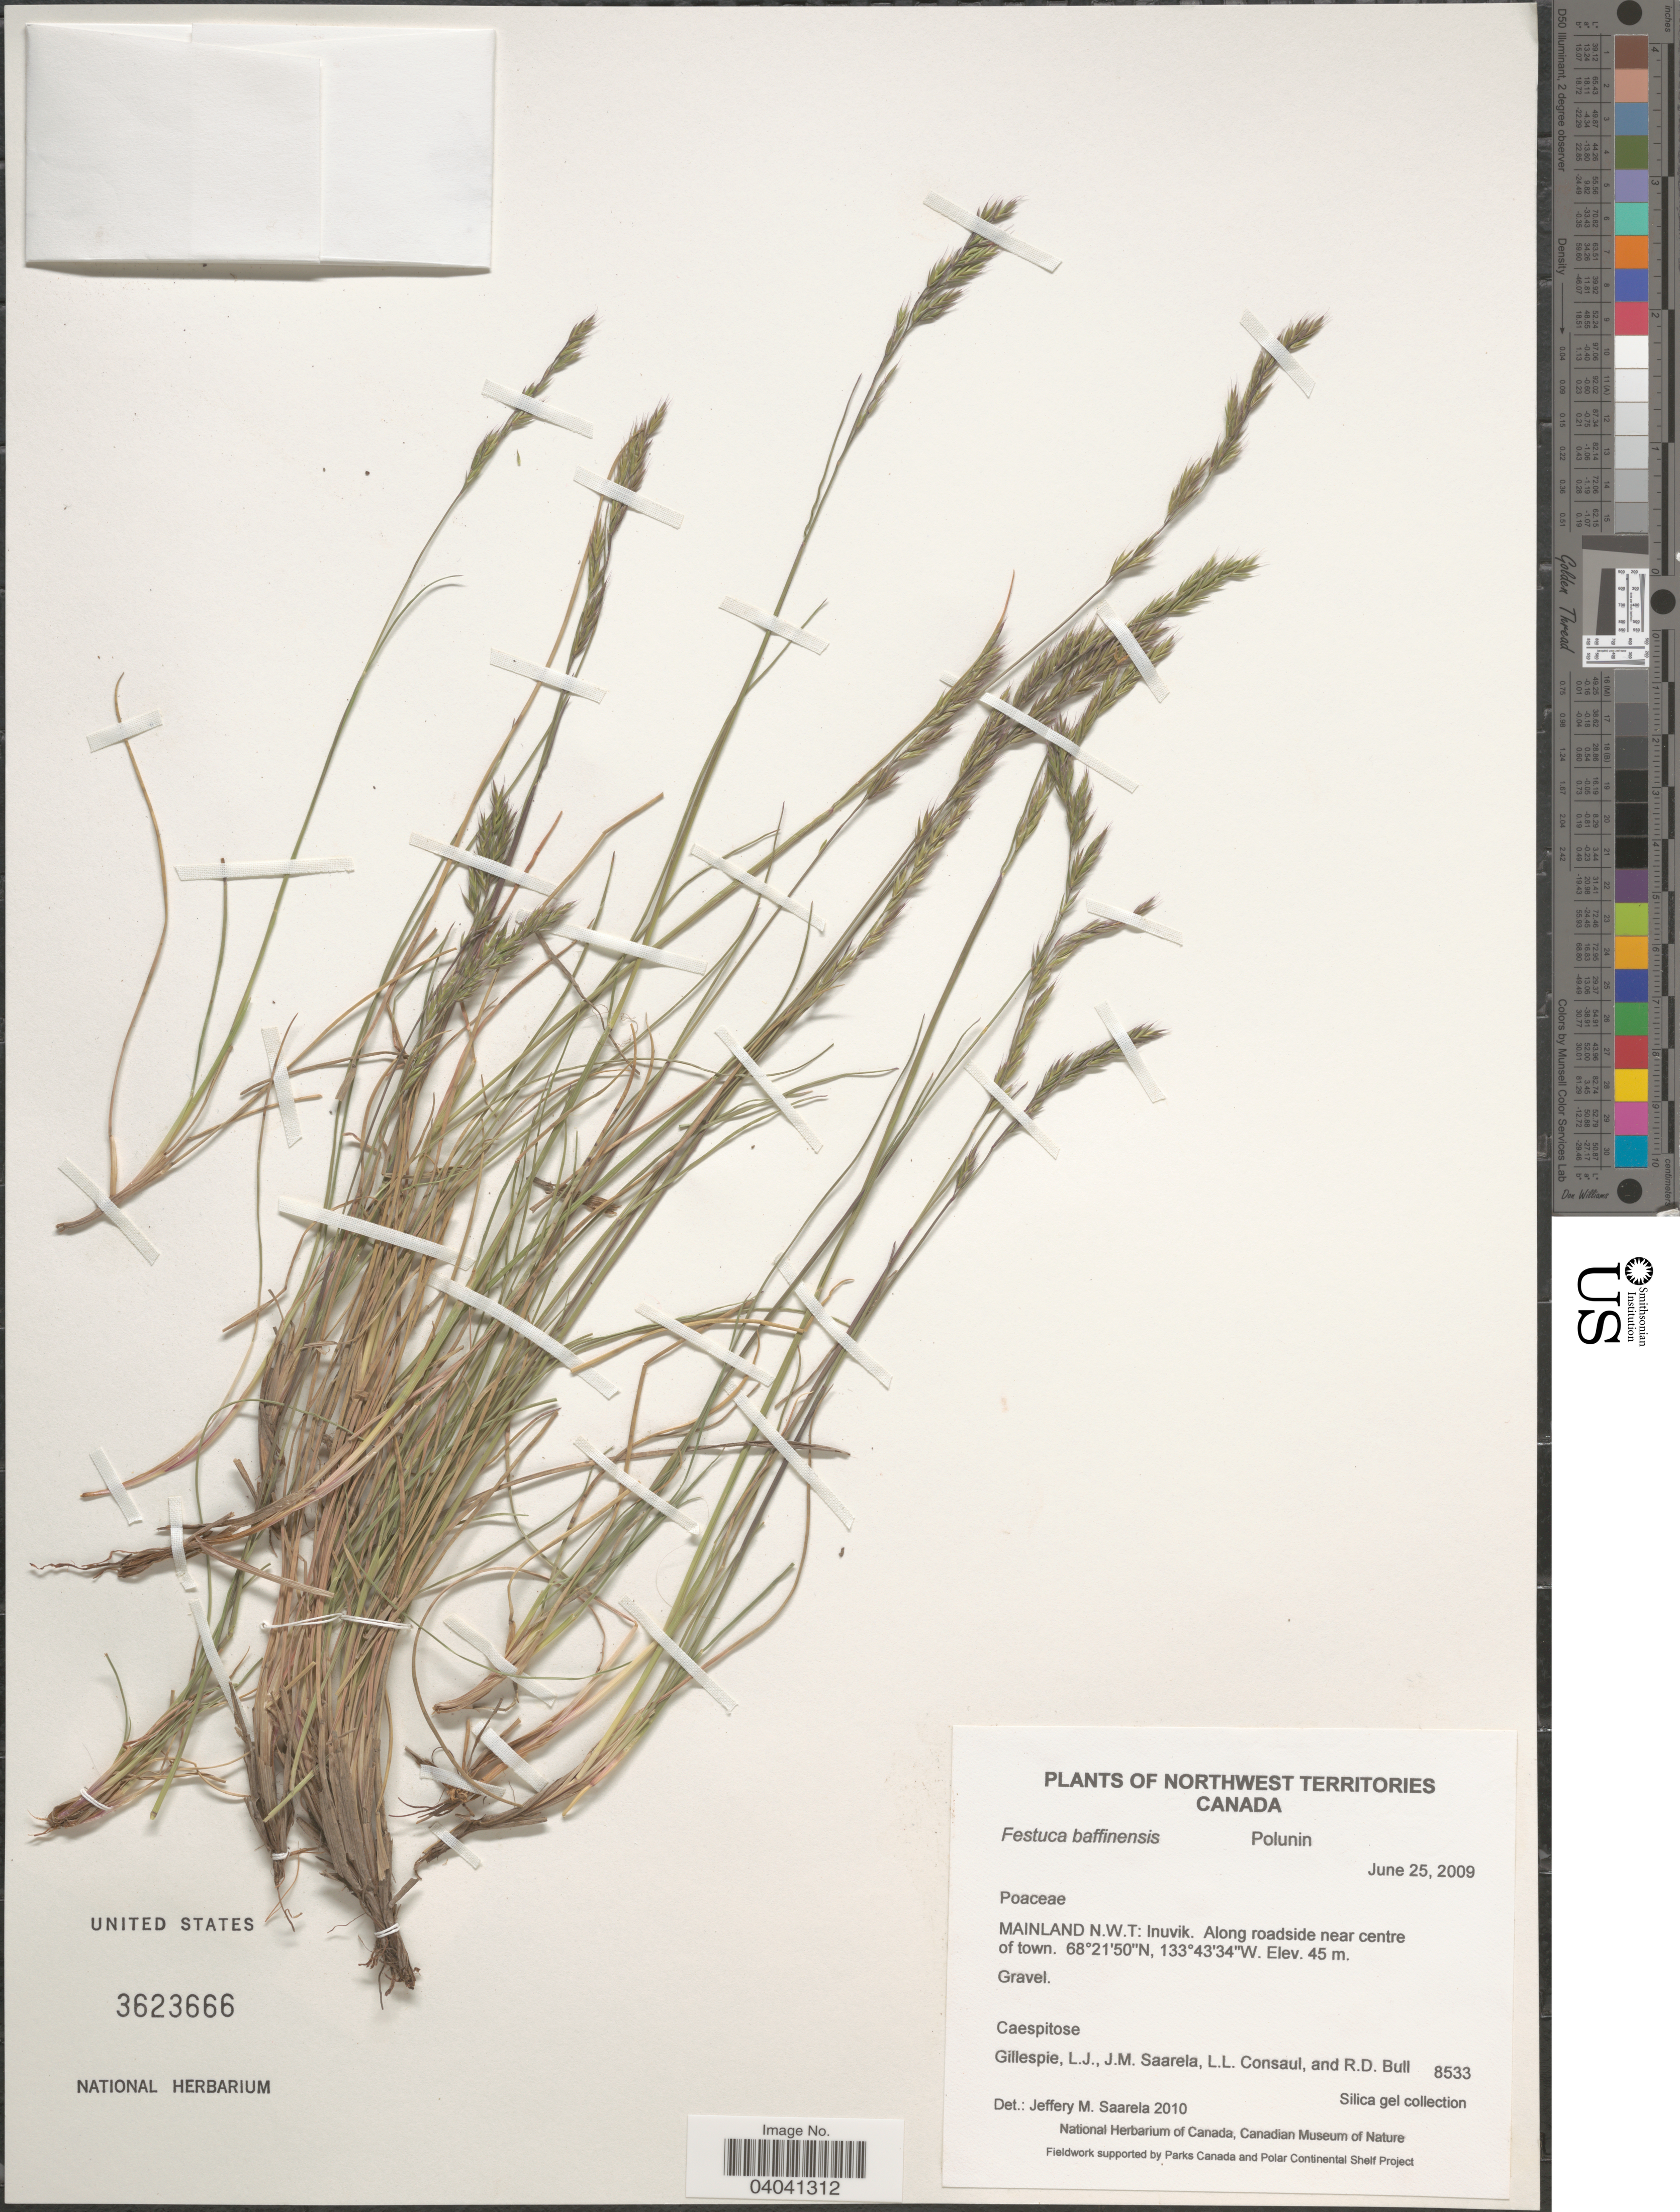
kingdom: Plantae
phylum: Tracheophyta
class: Liliopsida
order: Poales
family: Poaceae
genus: Festuca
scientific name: Festuca baffinensis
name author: Polunin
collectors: L. Gillespie, J. Saarela, L. Consaul & R. Bull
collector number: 8533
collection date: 2009-06-25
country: Canada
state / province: Northwest Territories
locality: Mainland N.W.T: Inuvik. Along roadside near centre of town.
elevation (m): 45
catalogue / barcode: US 3623666